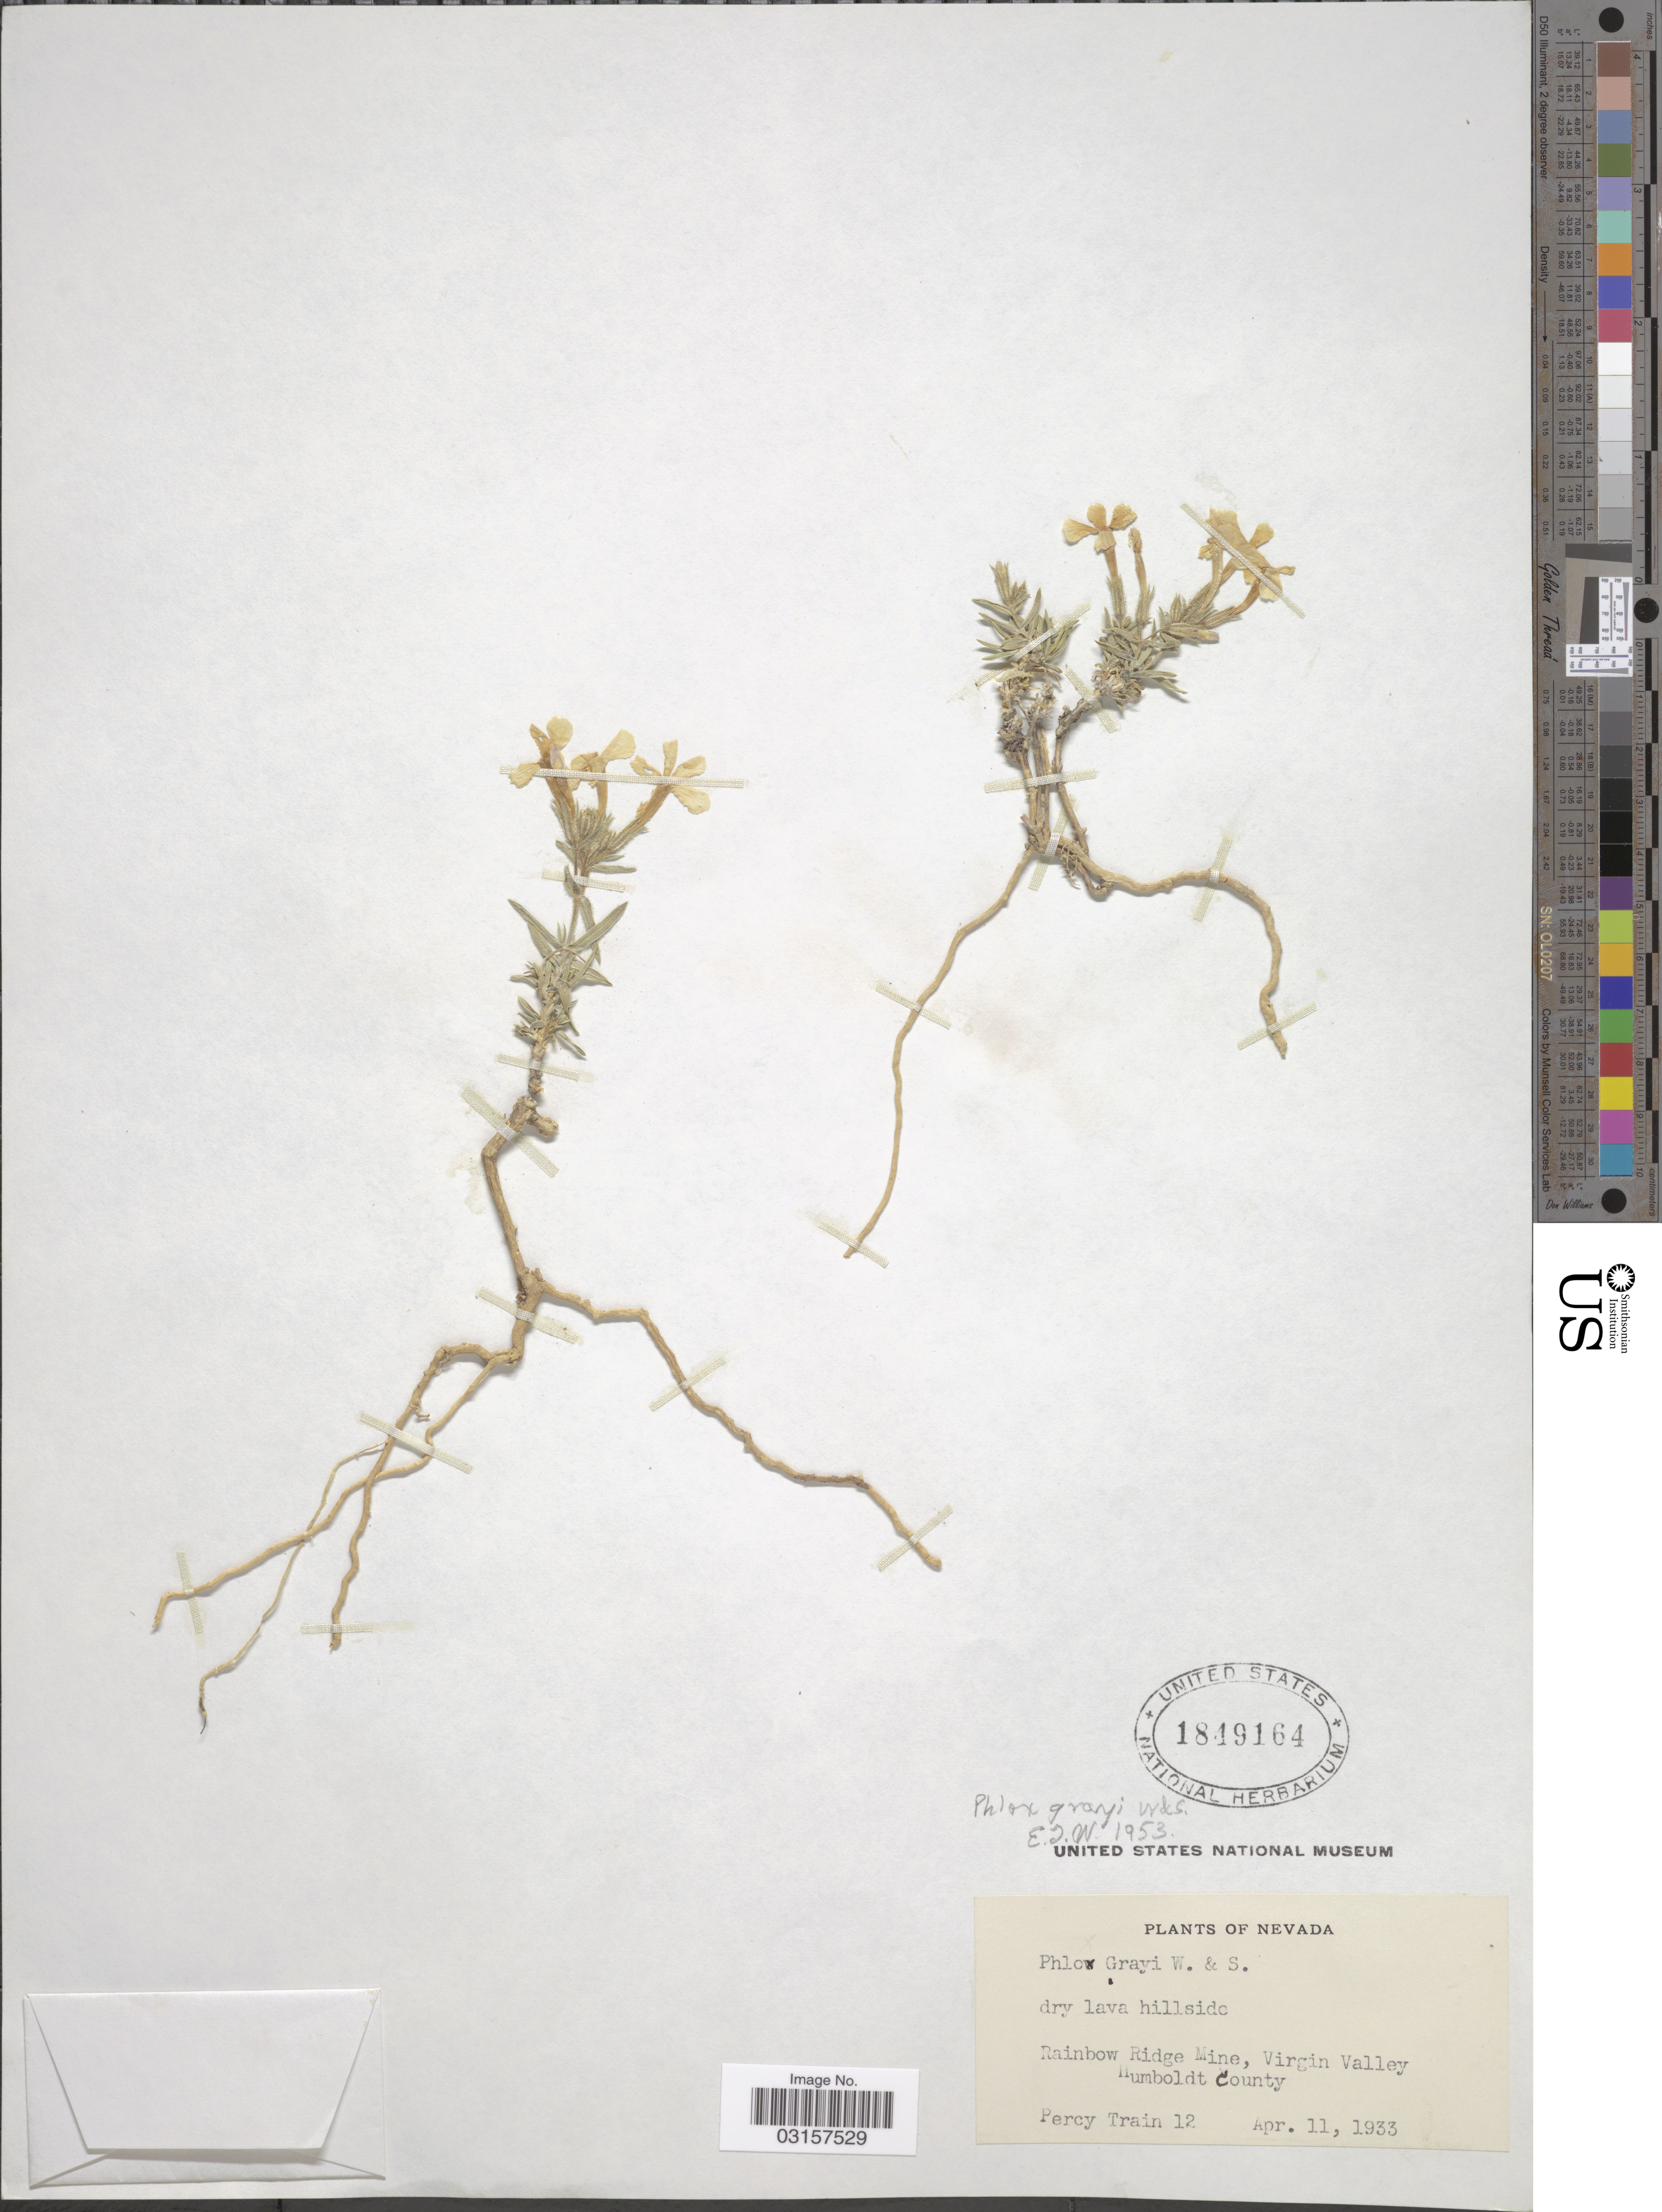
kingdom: Plantae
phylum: Tracheophyta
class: Magnoliopsida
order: Ericales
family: Polemoniaceae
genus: Phlox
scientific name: Phlox stansburyi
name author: (Torr.) A. Heller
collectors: P. Train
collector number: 12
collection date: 1933-04-11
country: United States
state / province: Nevada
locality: Rainbow Ridge Mine, Virgin Valley, Humboldt County.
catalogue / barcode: US 1849164